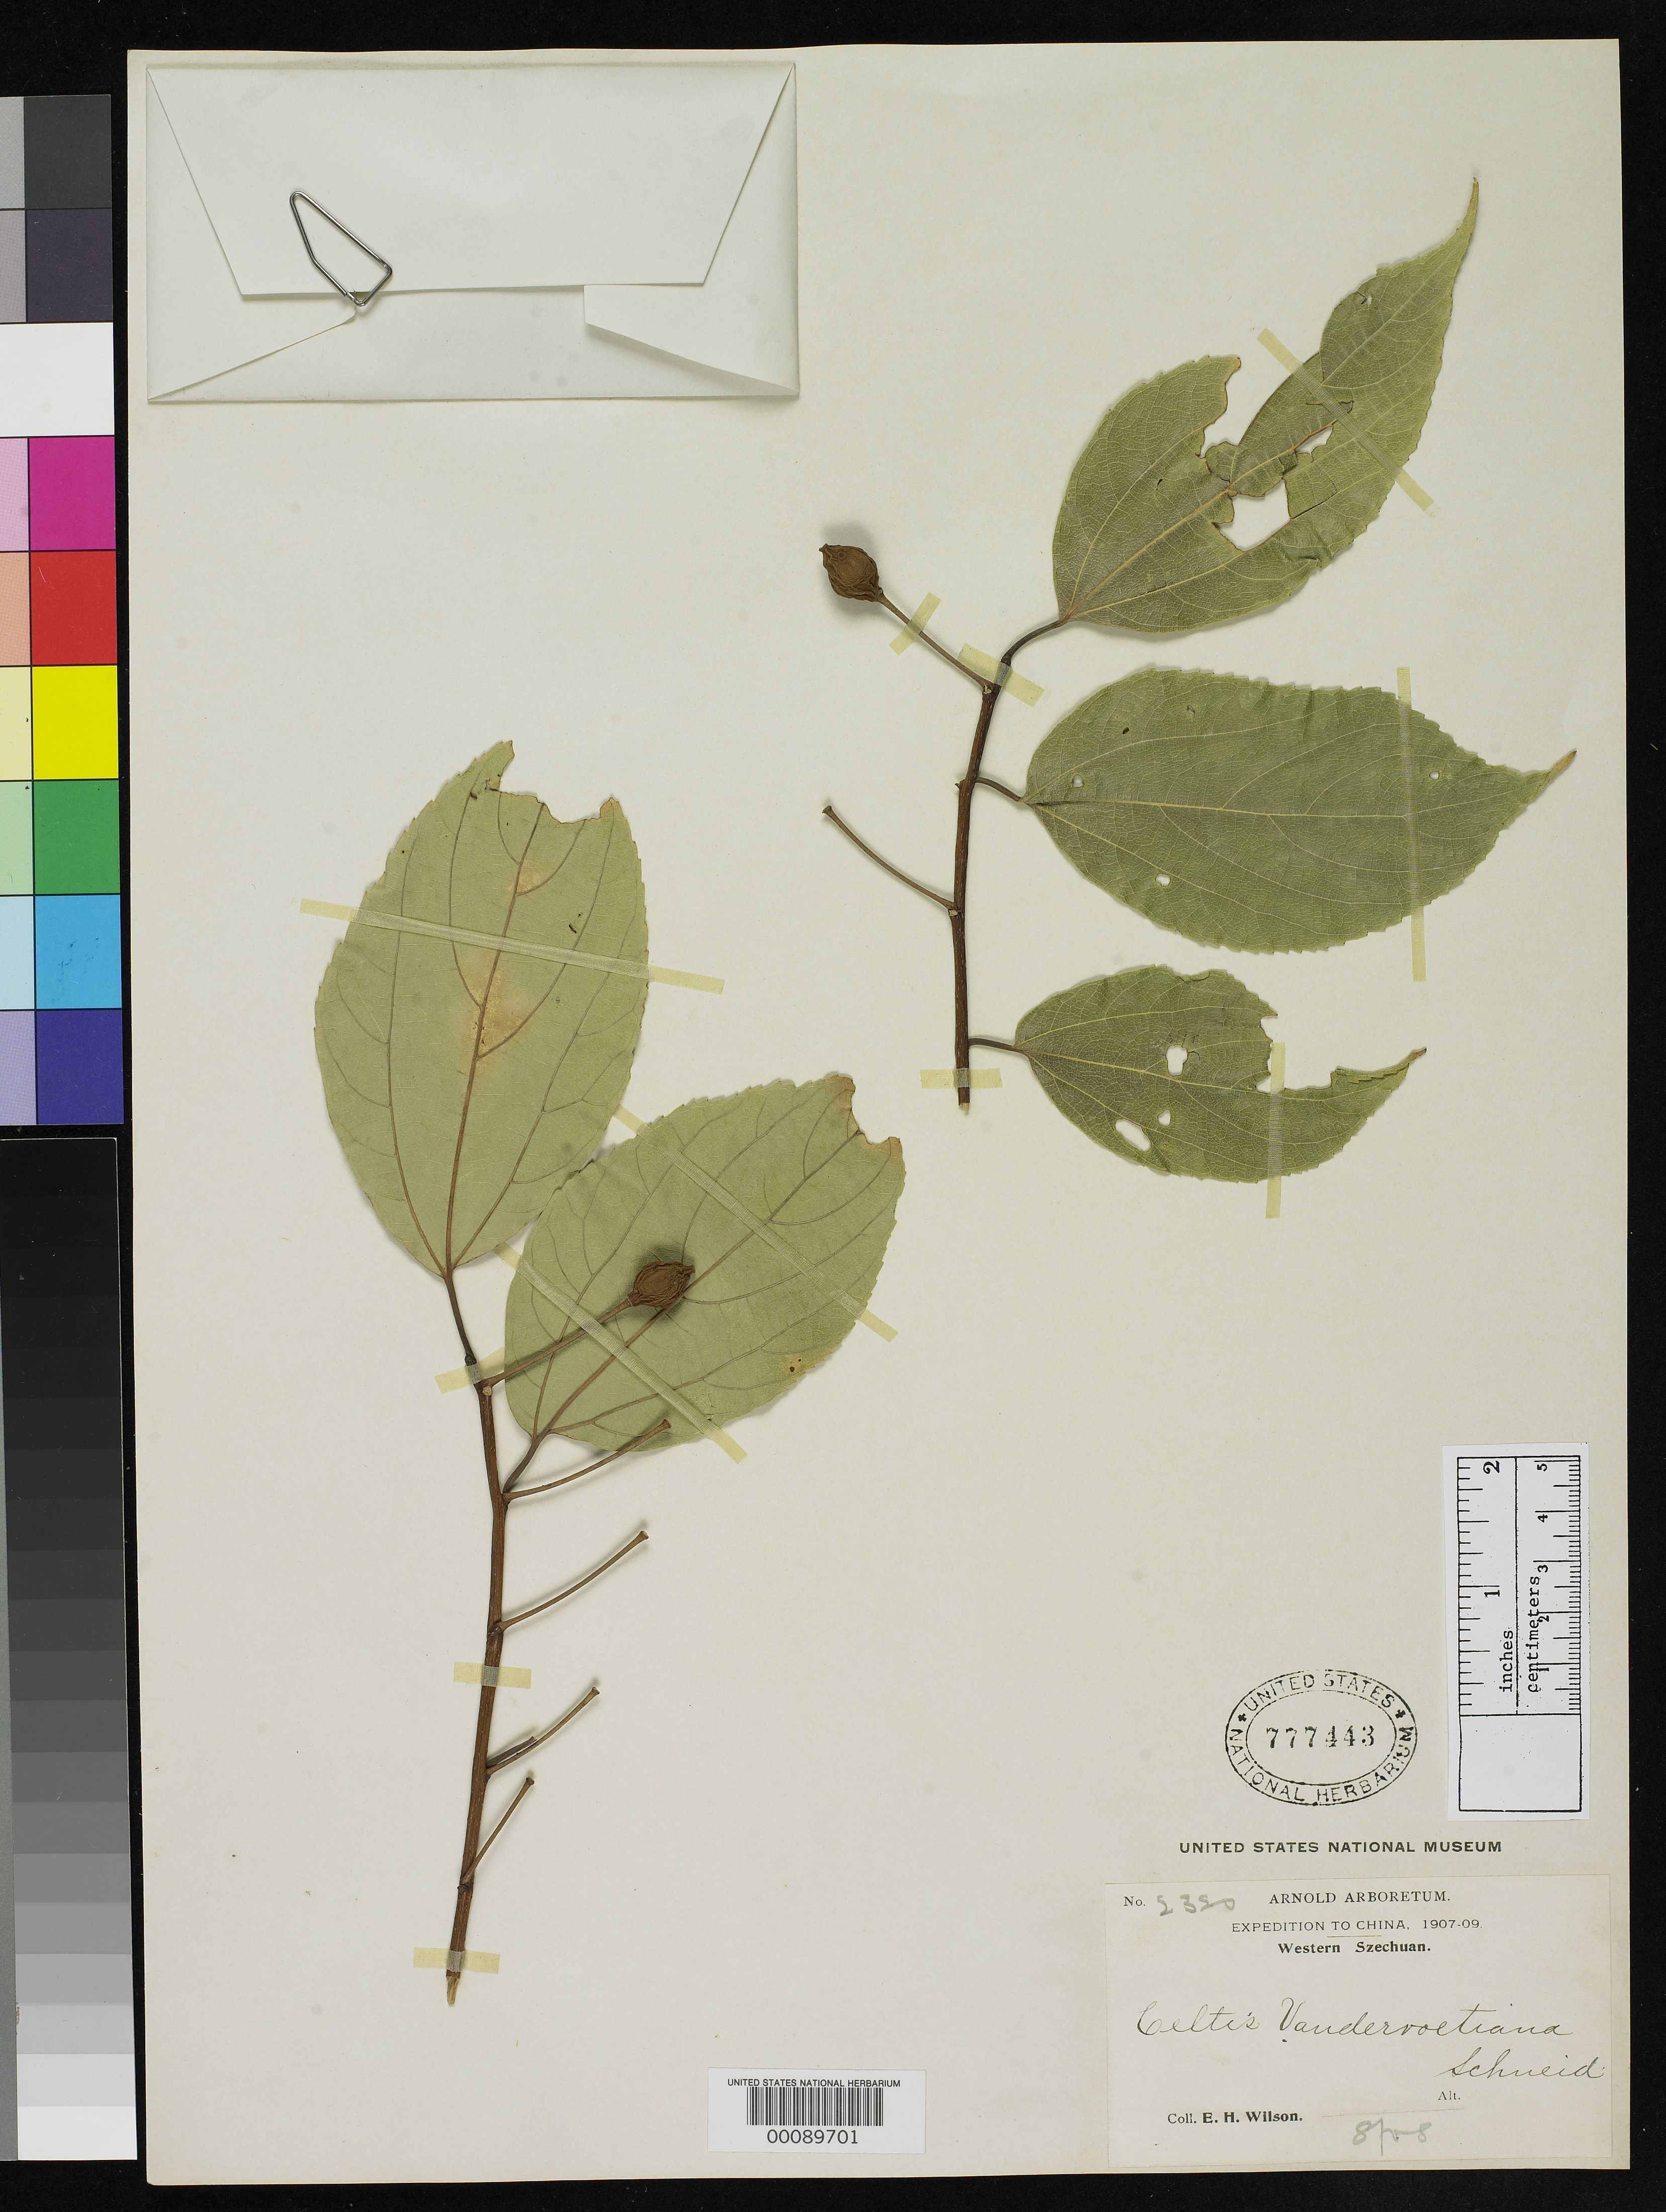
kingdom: Plantae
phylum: Tracheophyta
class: Magnoliopsida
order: Rosales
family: Cannabaceae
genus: Celtis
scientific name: Celtis vandervoetiana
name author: C.K. Schneid. in Sarg.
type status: Isotype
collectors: E. H. Wilson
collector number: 2320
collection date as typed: Aug 1908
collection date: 1908-08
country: China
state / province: Sichuan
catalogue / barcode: US 777443